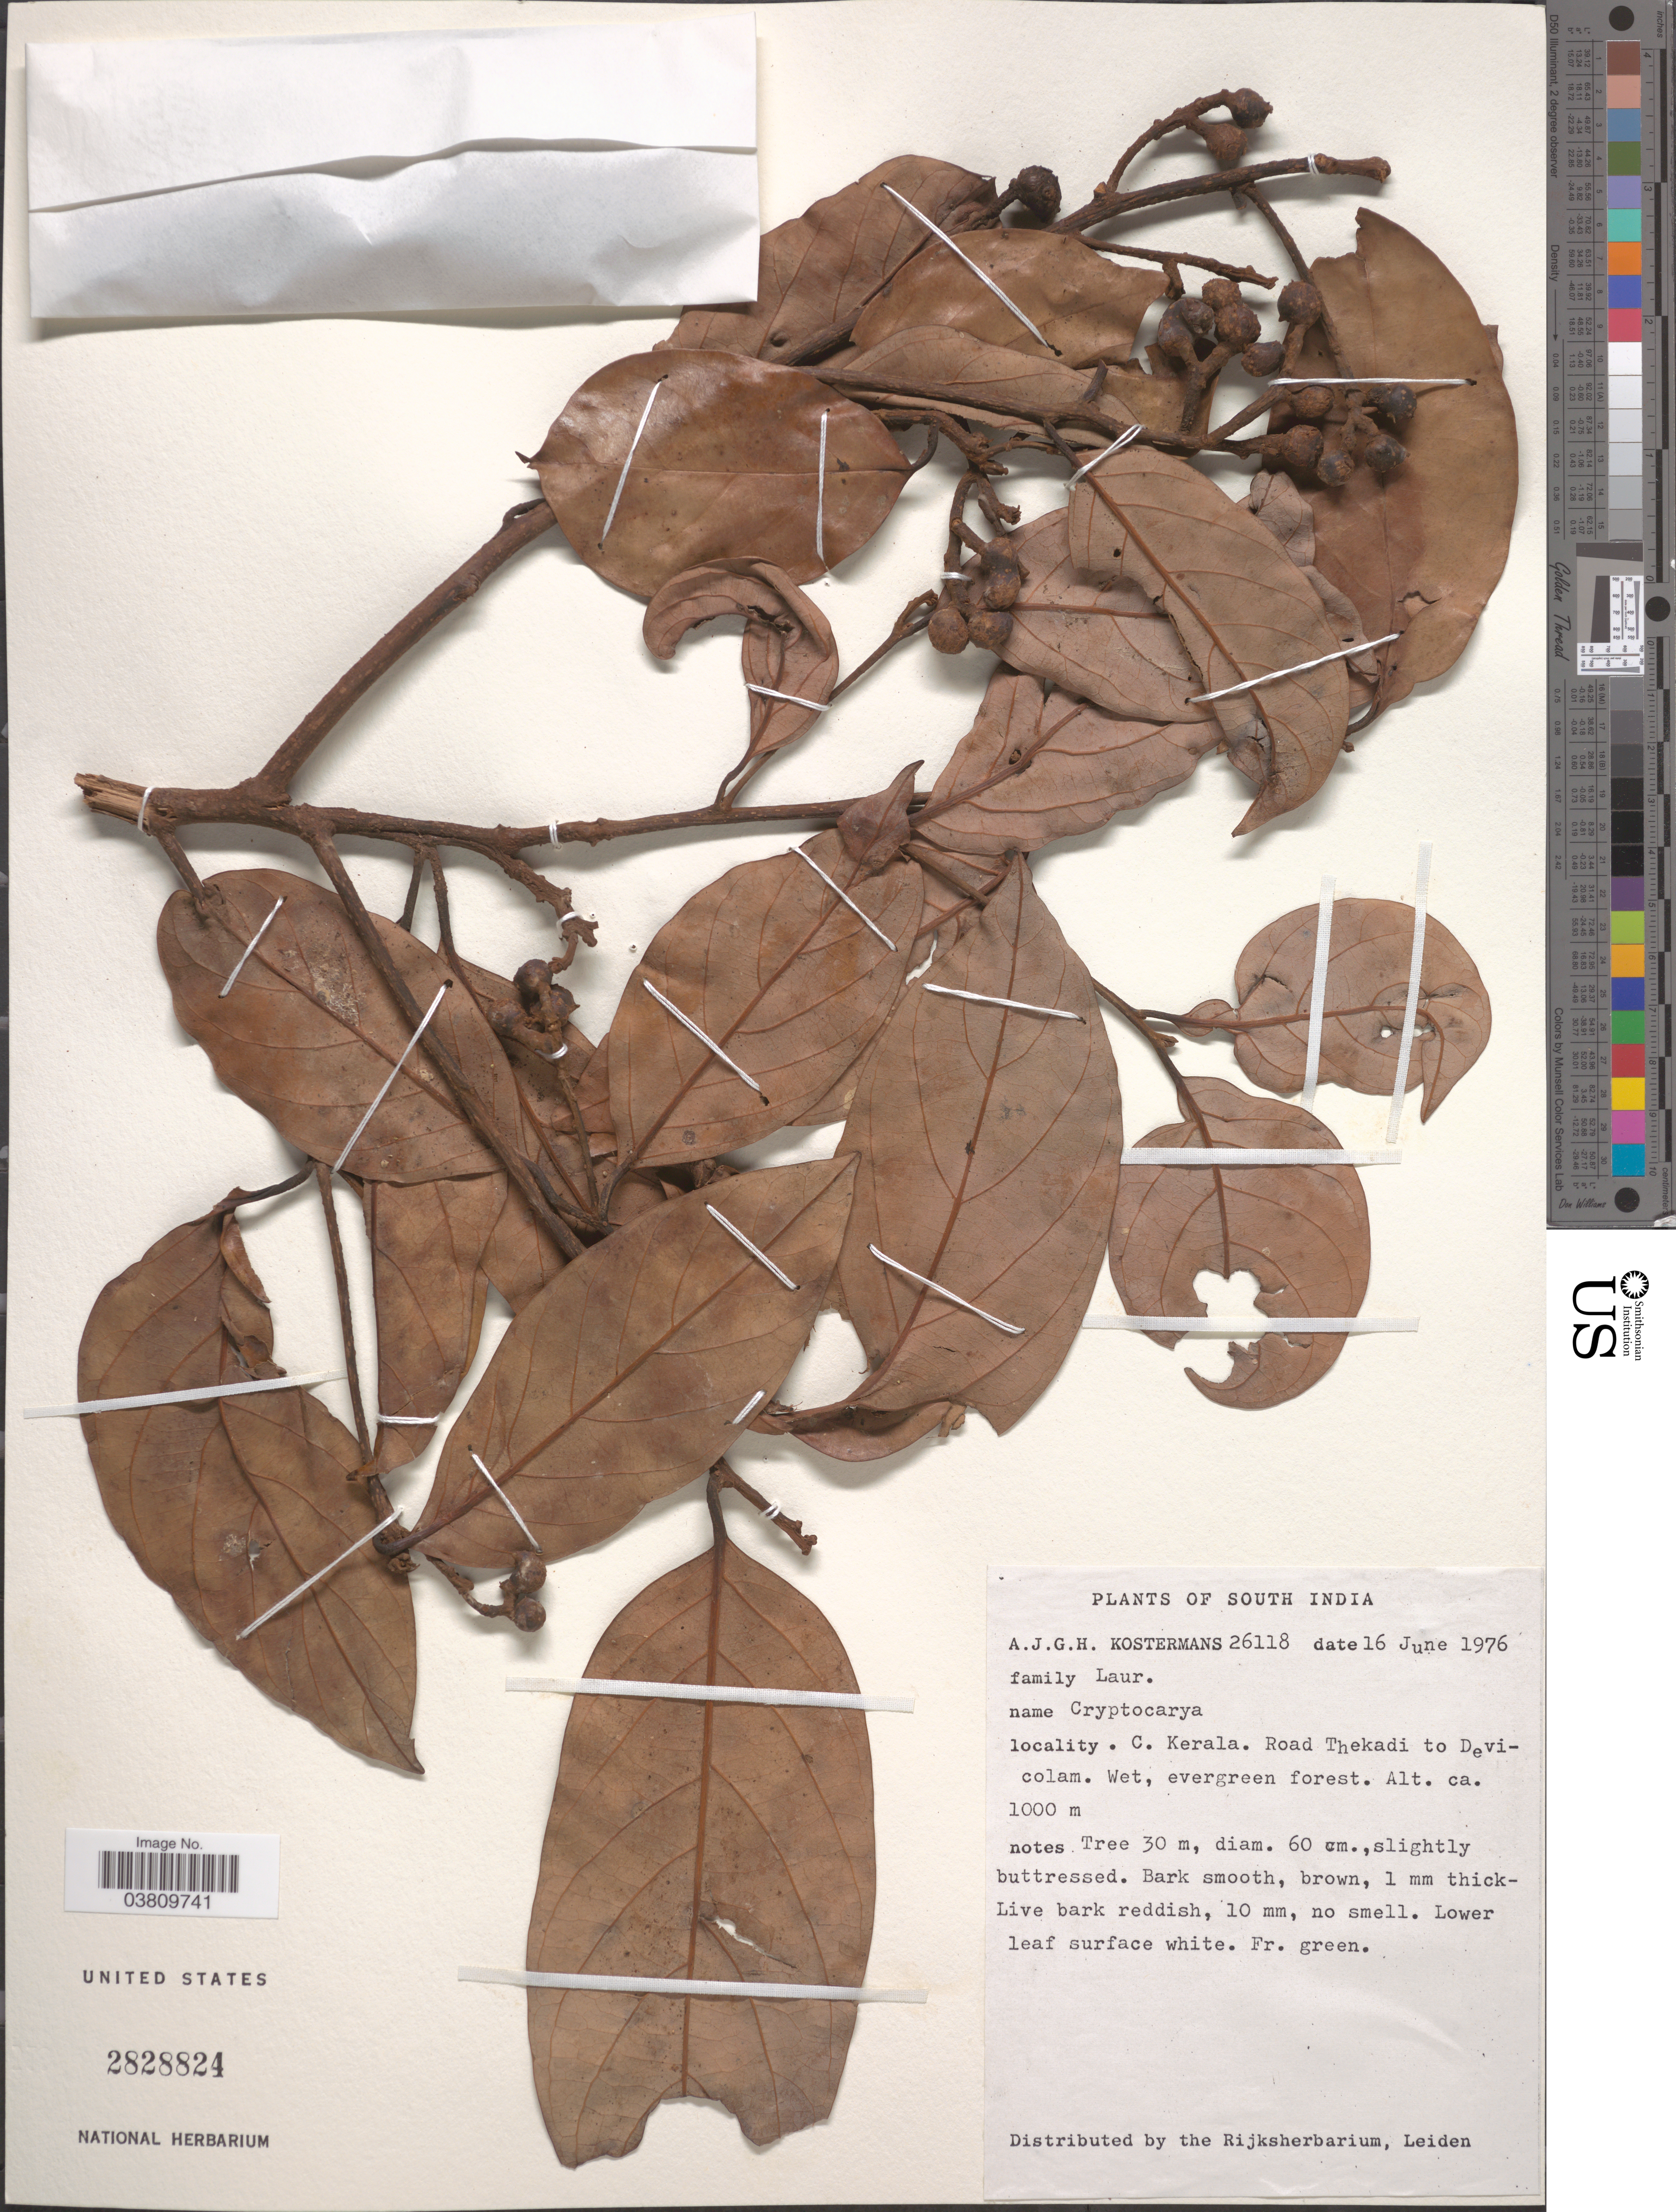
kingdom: Plantae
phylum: Tracheophyta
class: Magnoliopsida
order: Laurales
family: Lauraceae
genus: Cryptocarya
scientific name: Cryptocarya sp.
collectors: A. J. G. Kostermans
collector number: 26118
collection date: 1976-06-16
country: India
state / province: Kerala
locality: South India. C. Kerala. Road Thekadi to Devicolam.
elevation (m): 1000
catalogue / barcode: US 2828824